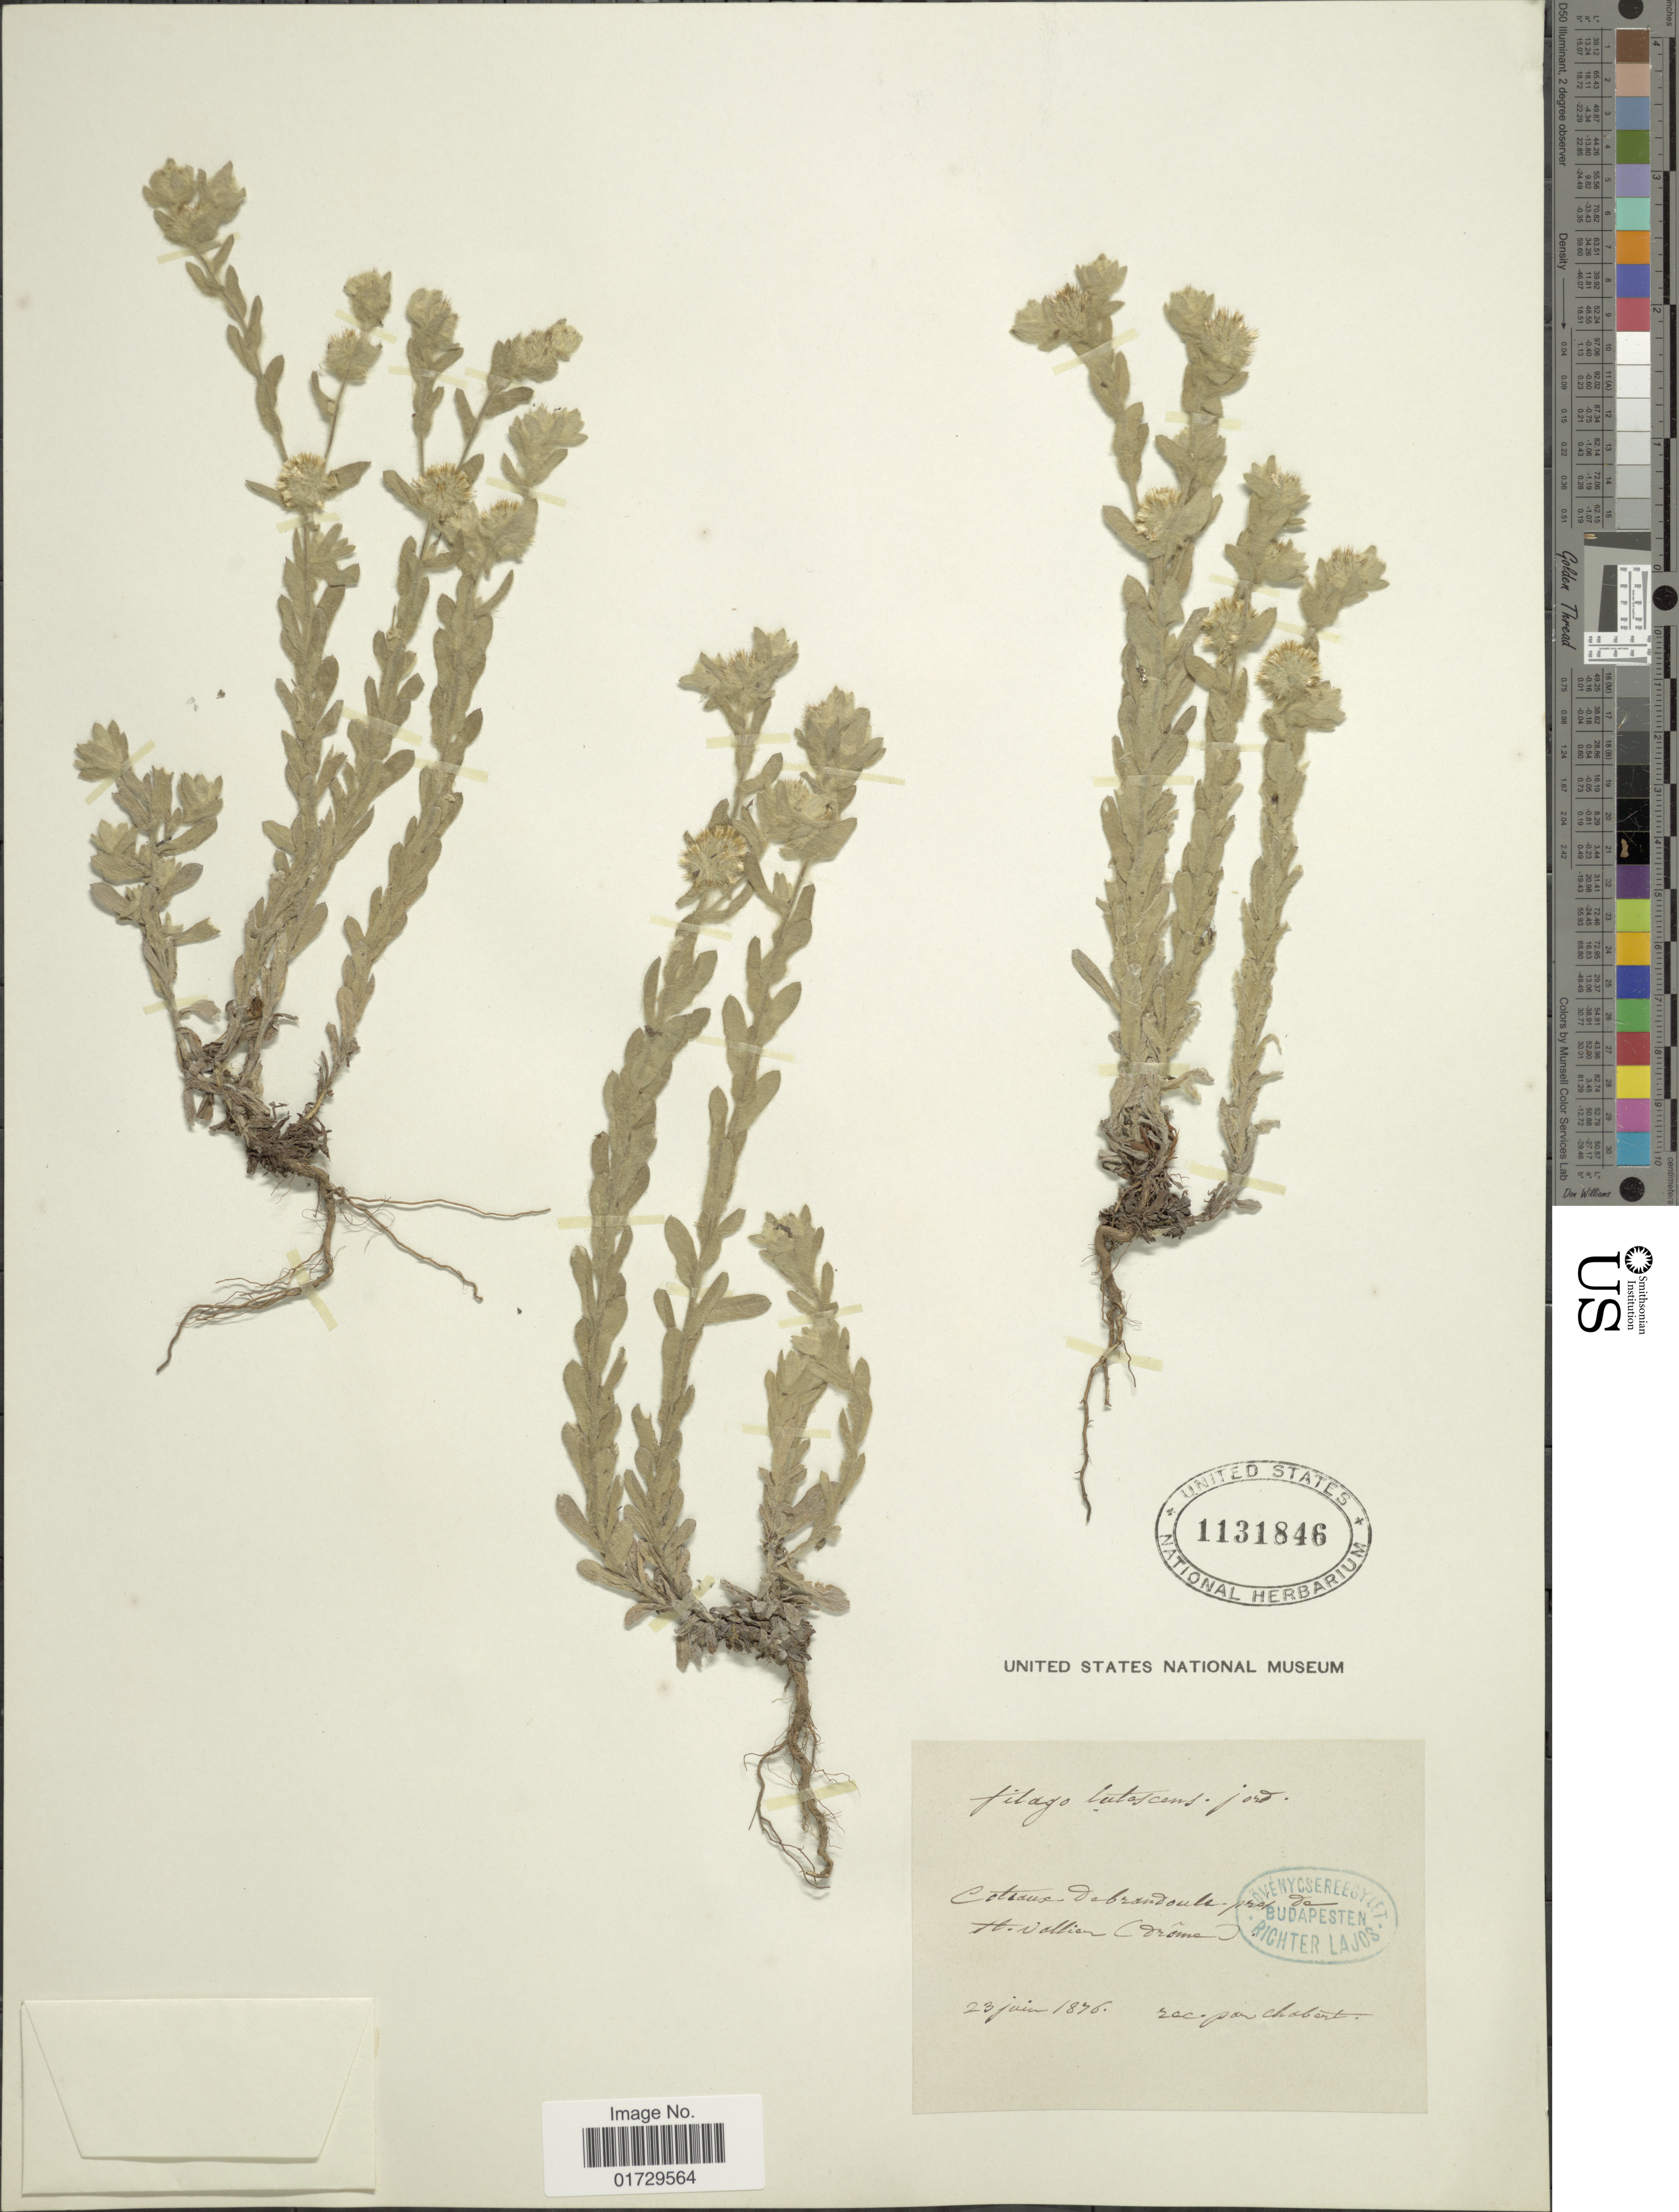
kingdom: Plantae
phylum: Tracheophyta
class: Magnoliopsida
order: Asterales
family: Asteraceae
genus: Filago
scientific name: Filago lutescens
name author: Jord.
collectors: Chabert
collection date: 1876-06-23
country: France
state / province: Auvergne-Rhône-Alpes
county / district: Drôme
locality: [illegible text] de St. Vallier (drome)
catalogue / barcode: US 1131846